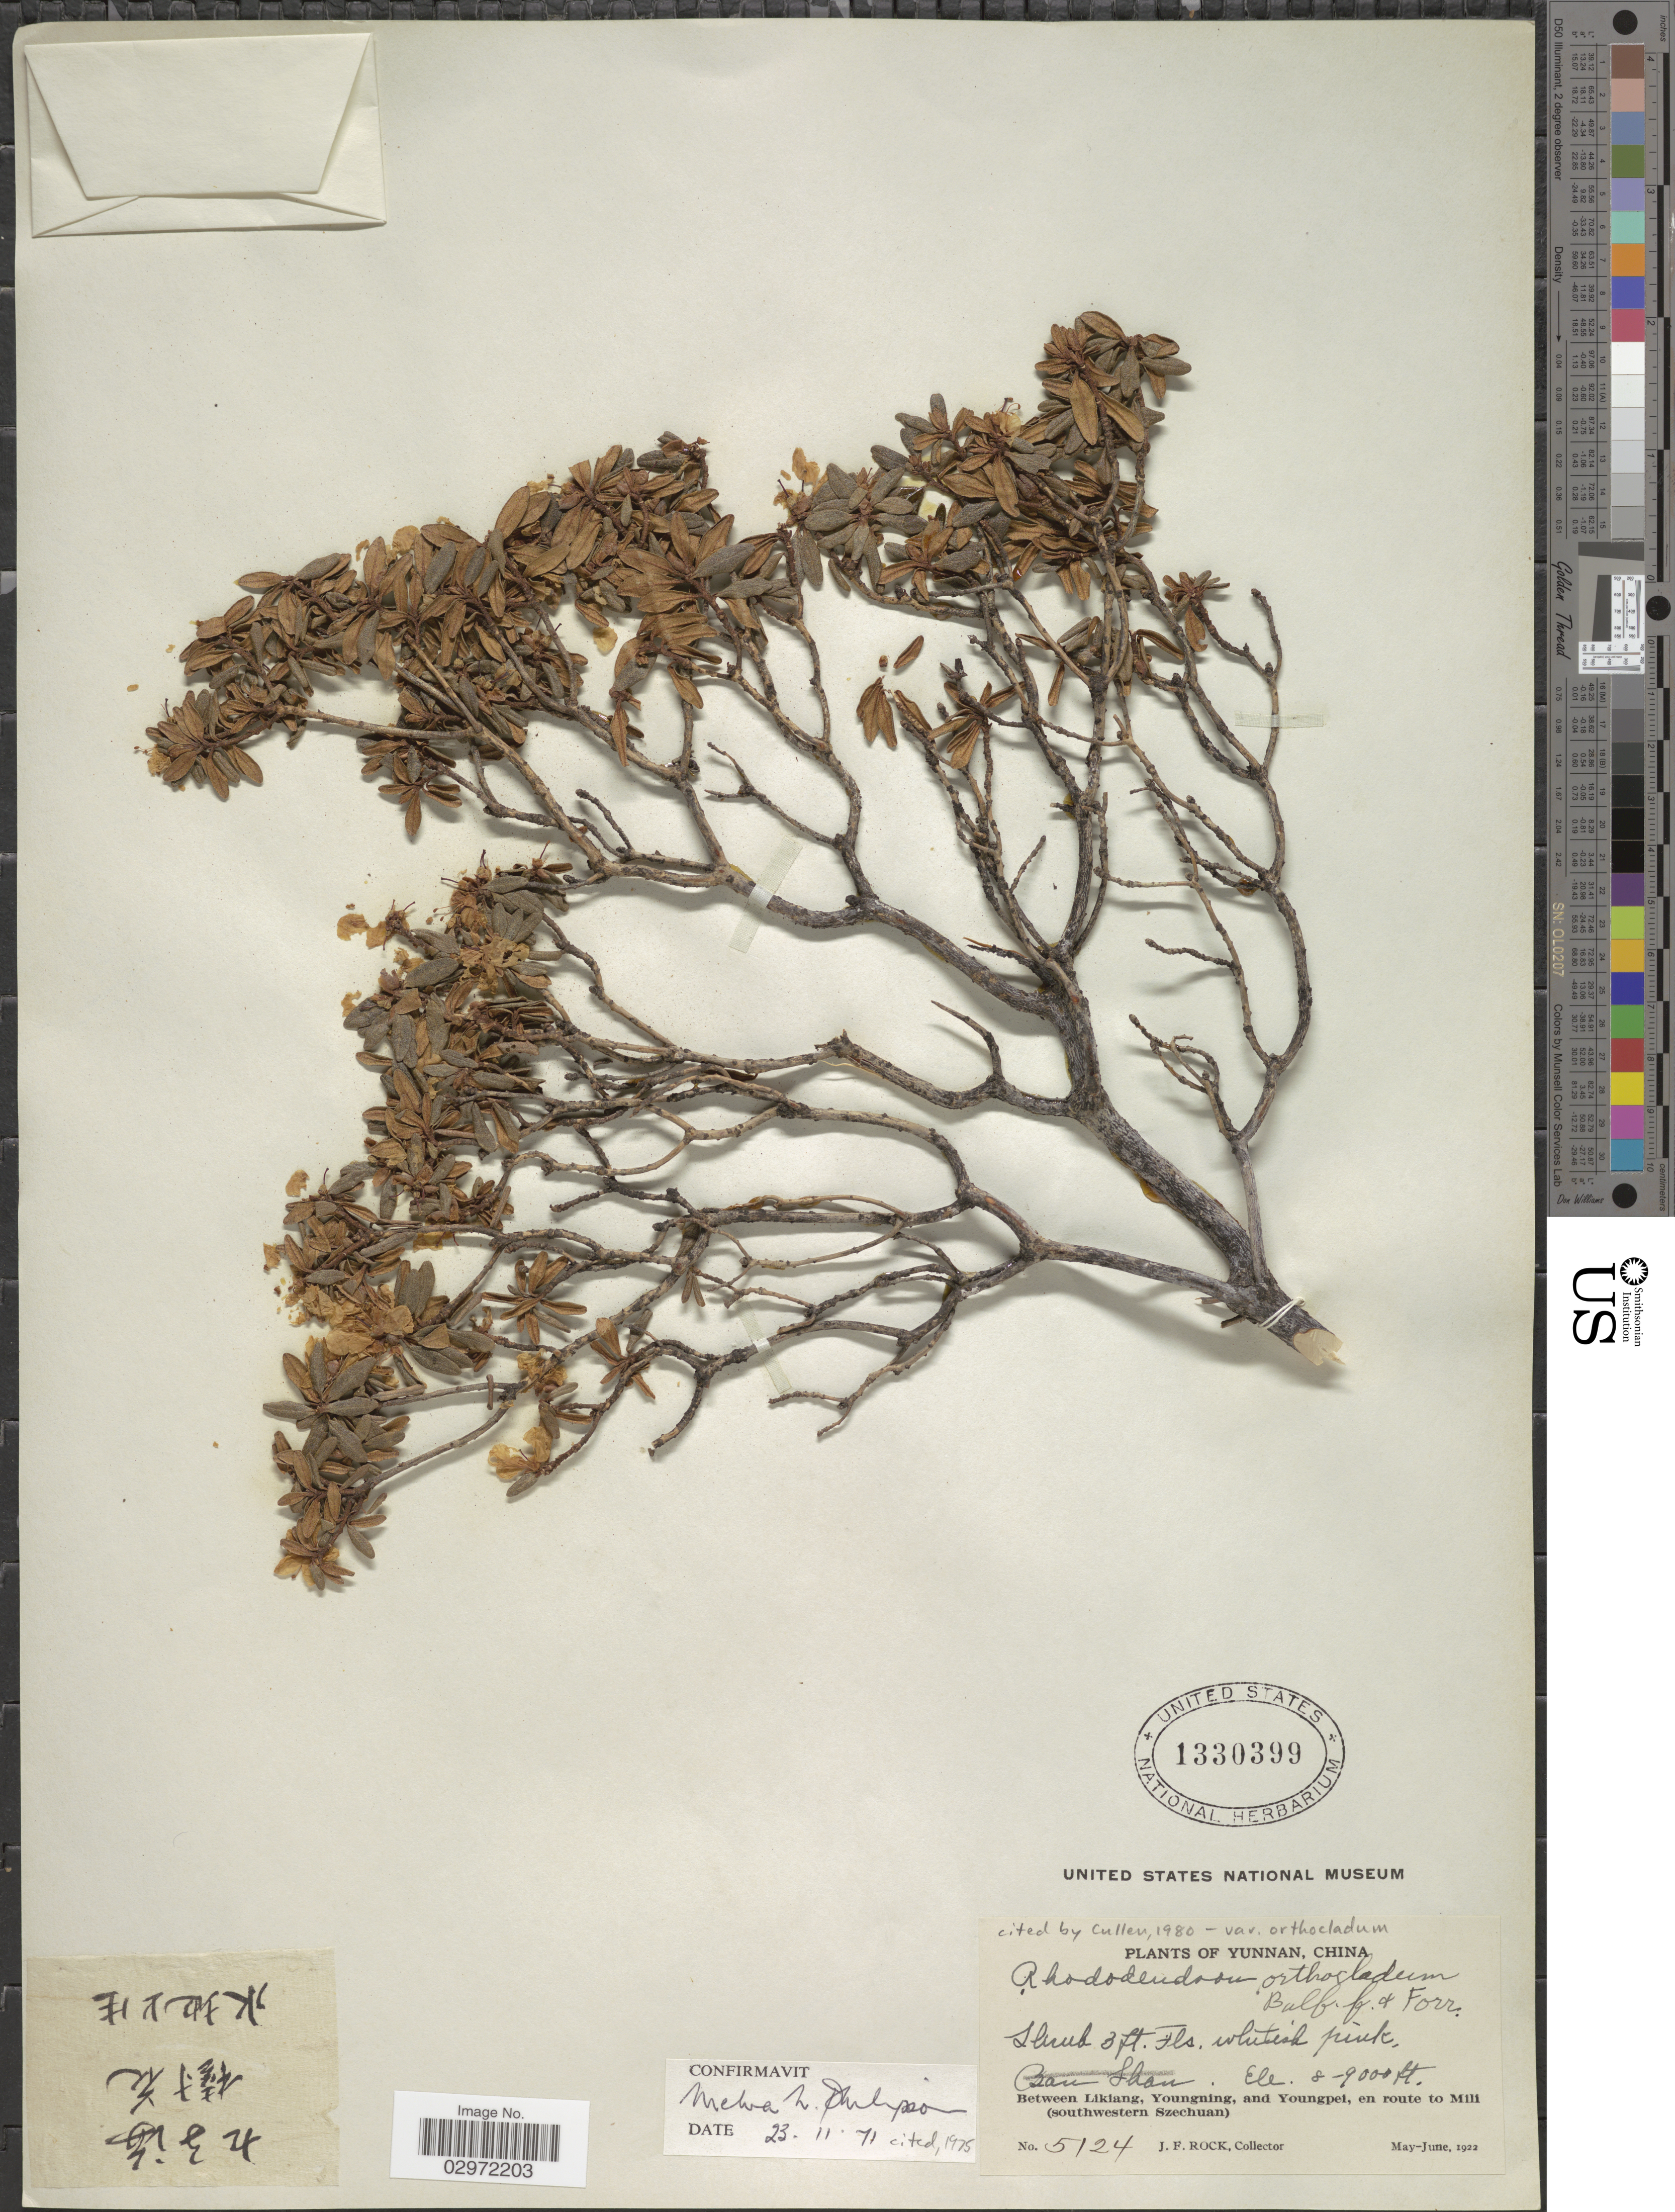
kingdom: Plantae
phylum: Tracheophyta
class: Magnoliopsida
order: Ericales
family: Ericaceae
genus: Rhododendron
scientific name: Rhododendron orthocladum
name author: Balf. f. & Forrest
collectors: J. Rock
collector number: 5124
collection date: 1922-05/1922-06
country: China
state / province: Yunnan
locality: Between Likiang, Youngning, and Youngpet, en route to Mili (southwestern Szechuan).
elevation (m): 2438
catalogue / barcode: US 1330399